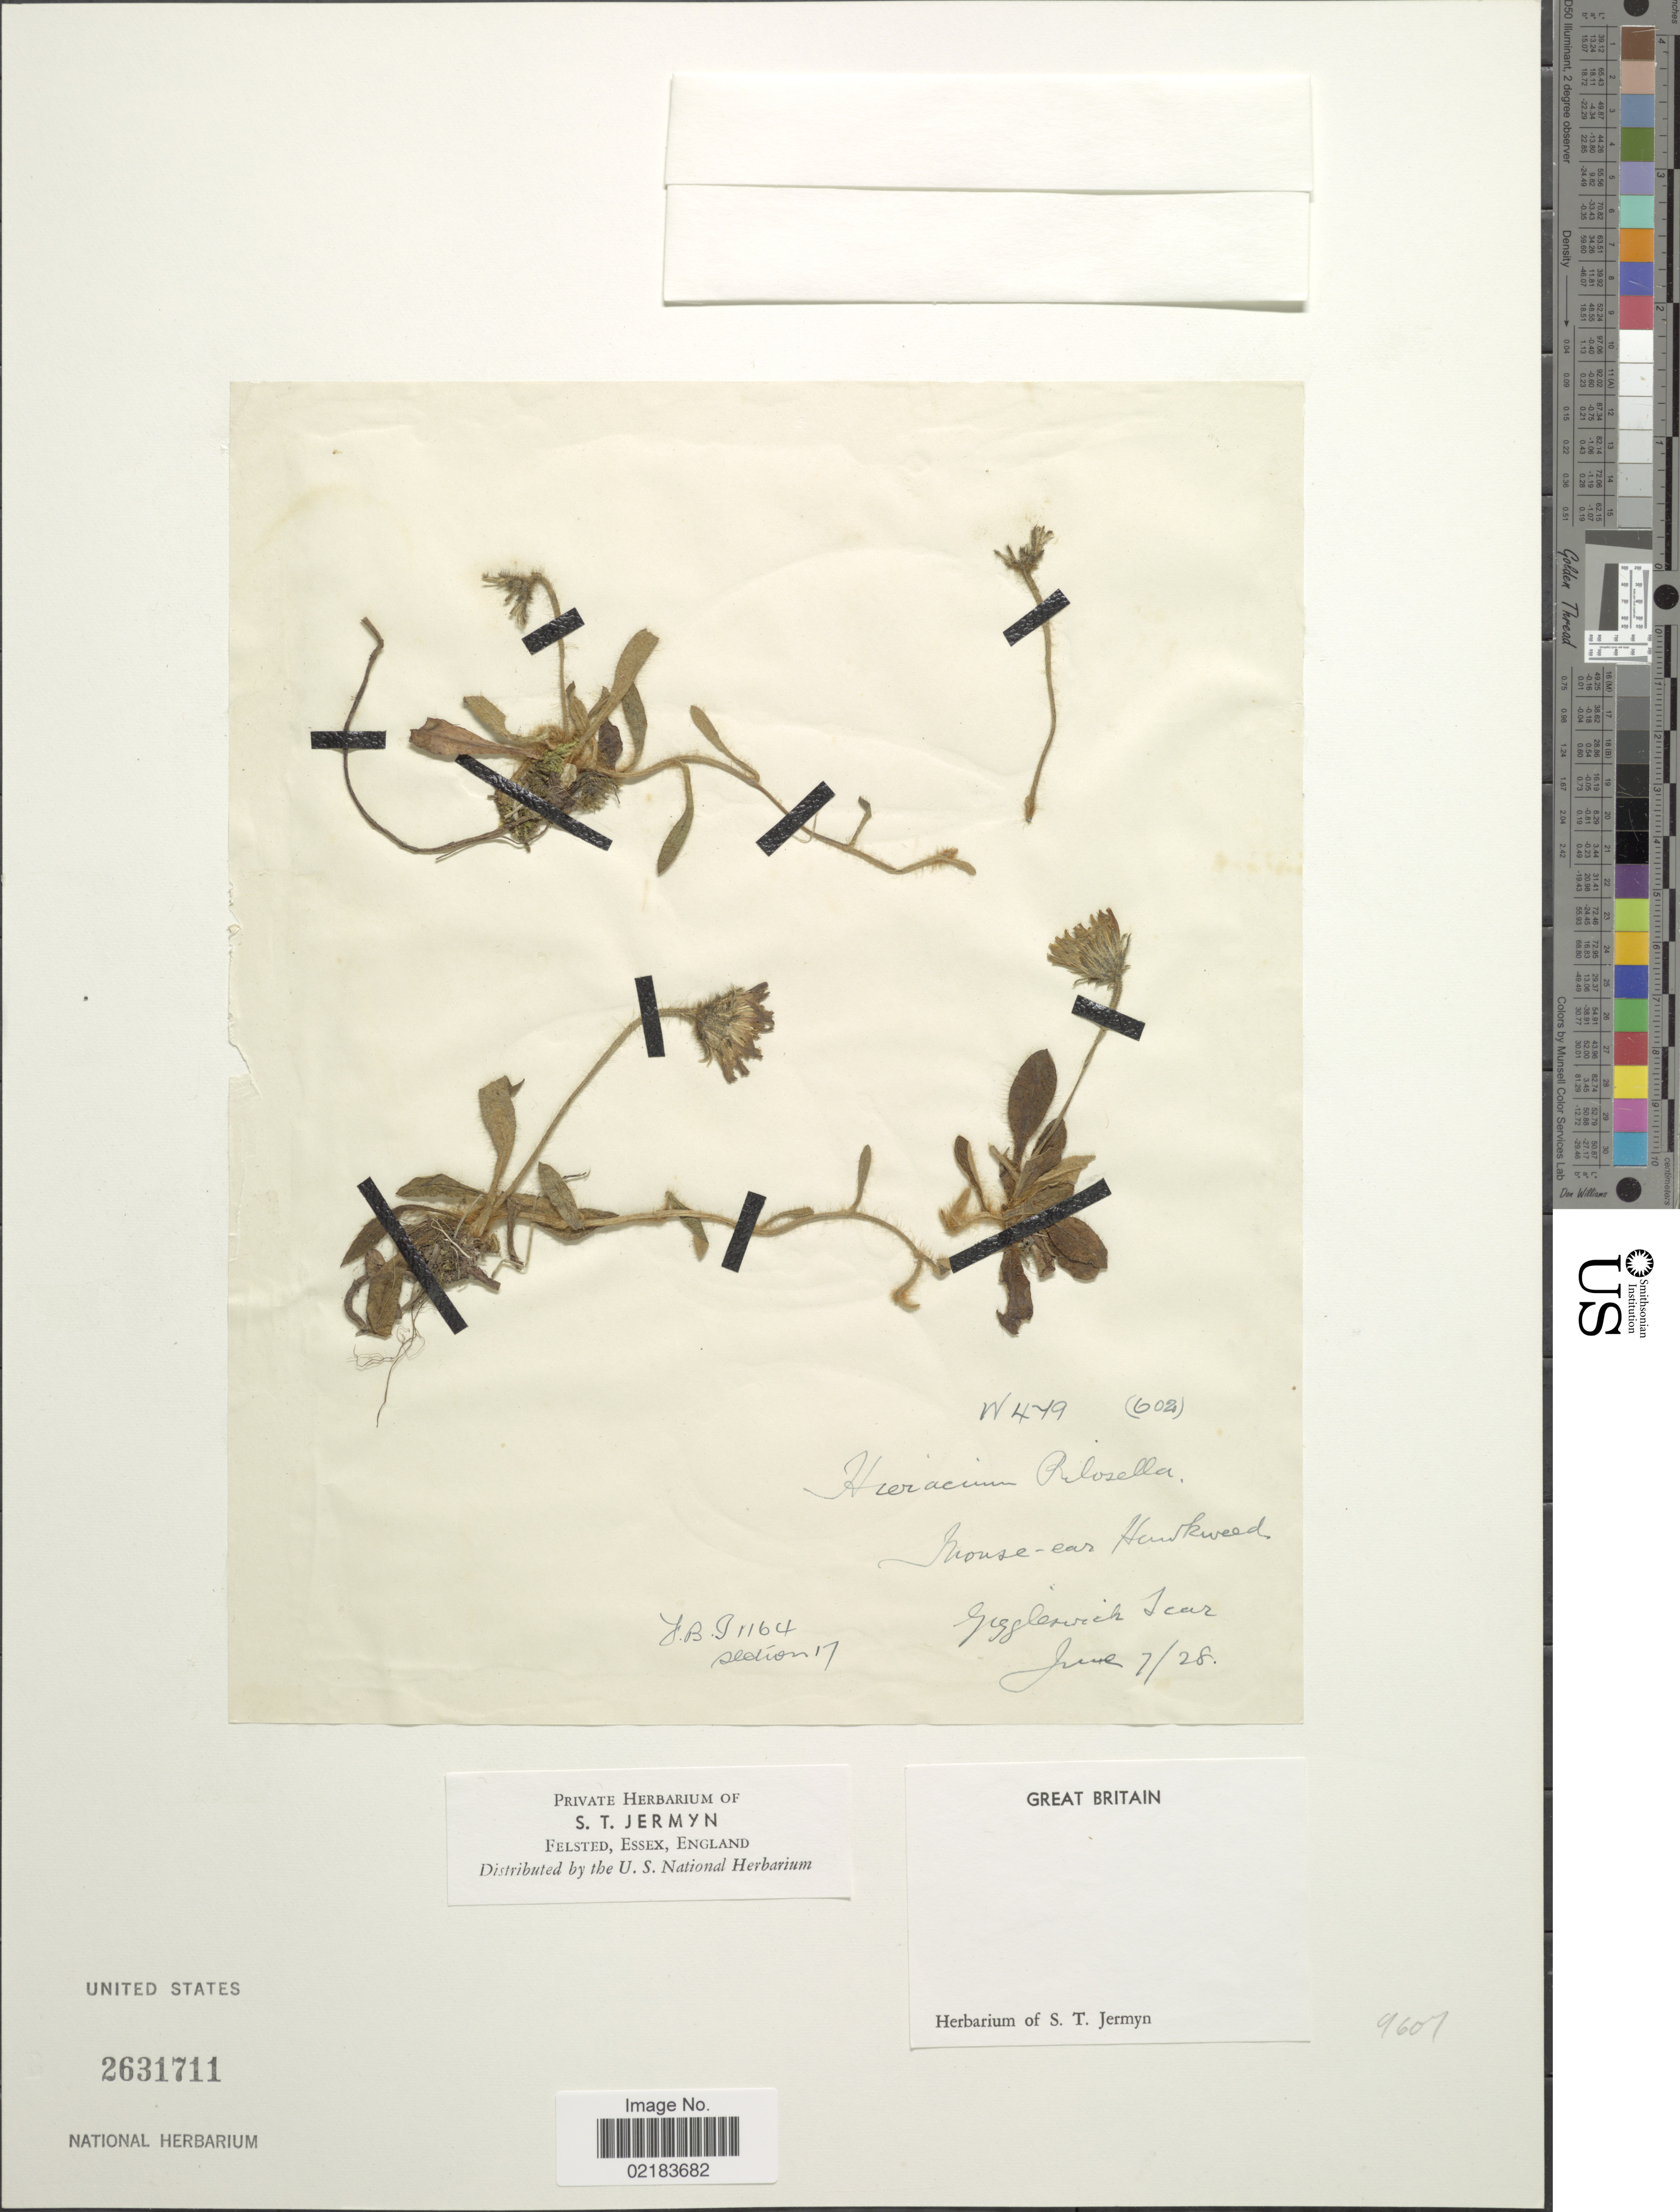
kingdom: Plantae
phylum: Tracheophyta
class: Magnoliopsida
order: Asterales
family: Asteraceae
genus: Pilosella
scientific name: Pilosella officinarum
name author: Vaill.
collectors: S. Jermyn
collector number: W479/602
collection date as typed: Transcribed d/m/y: 7/6/28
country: United Kingdom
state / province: England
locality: Mouse-ear Hawkweed, Gigglervich Icar. Great Britain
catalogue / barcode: US 2631711